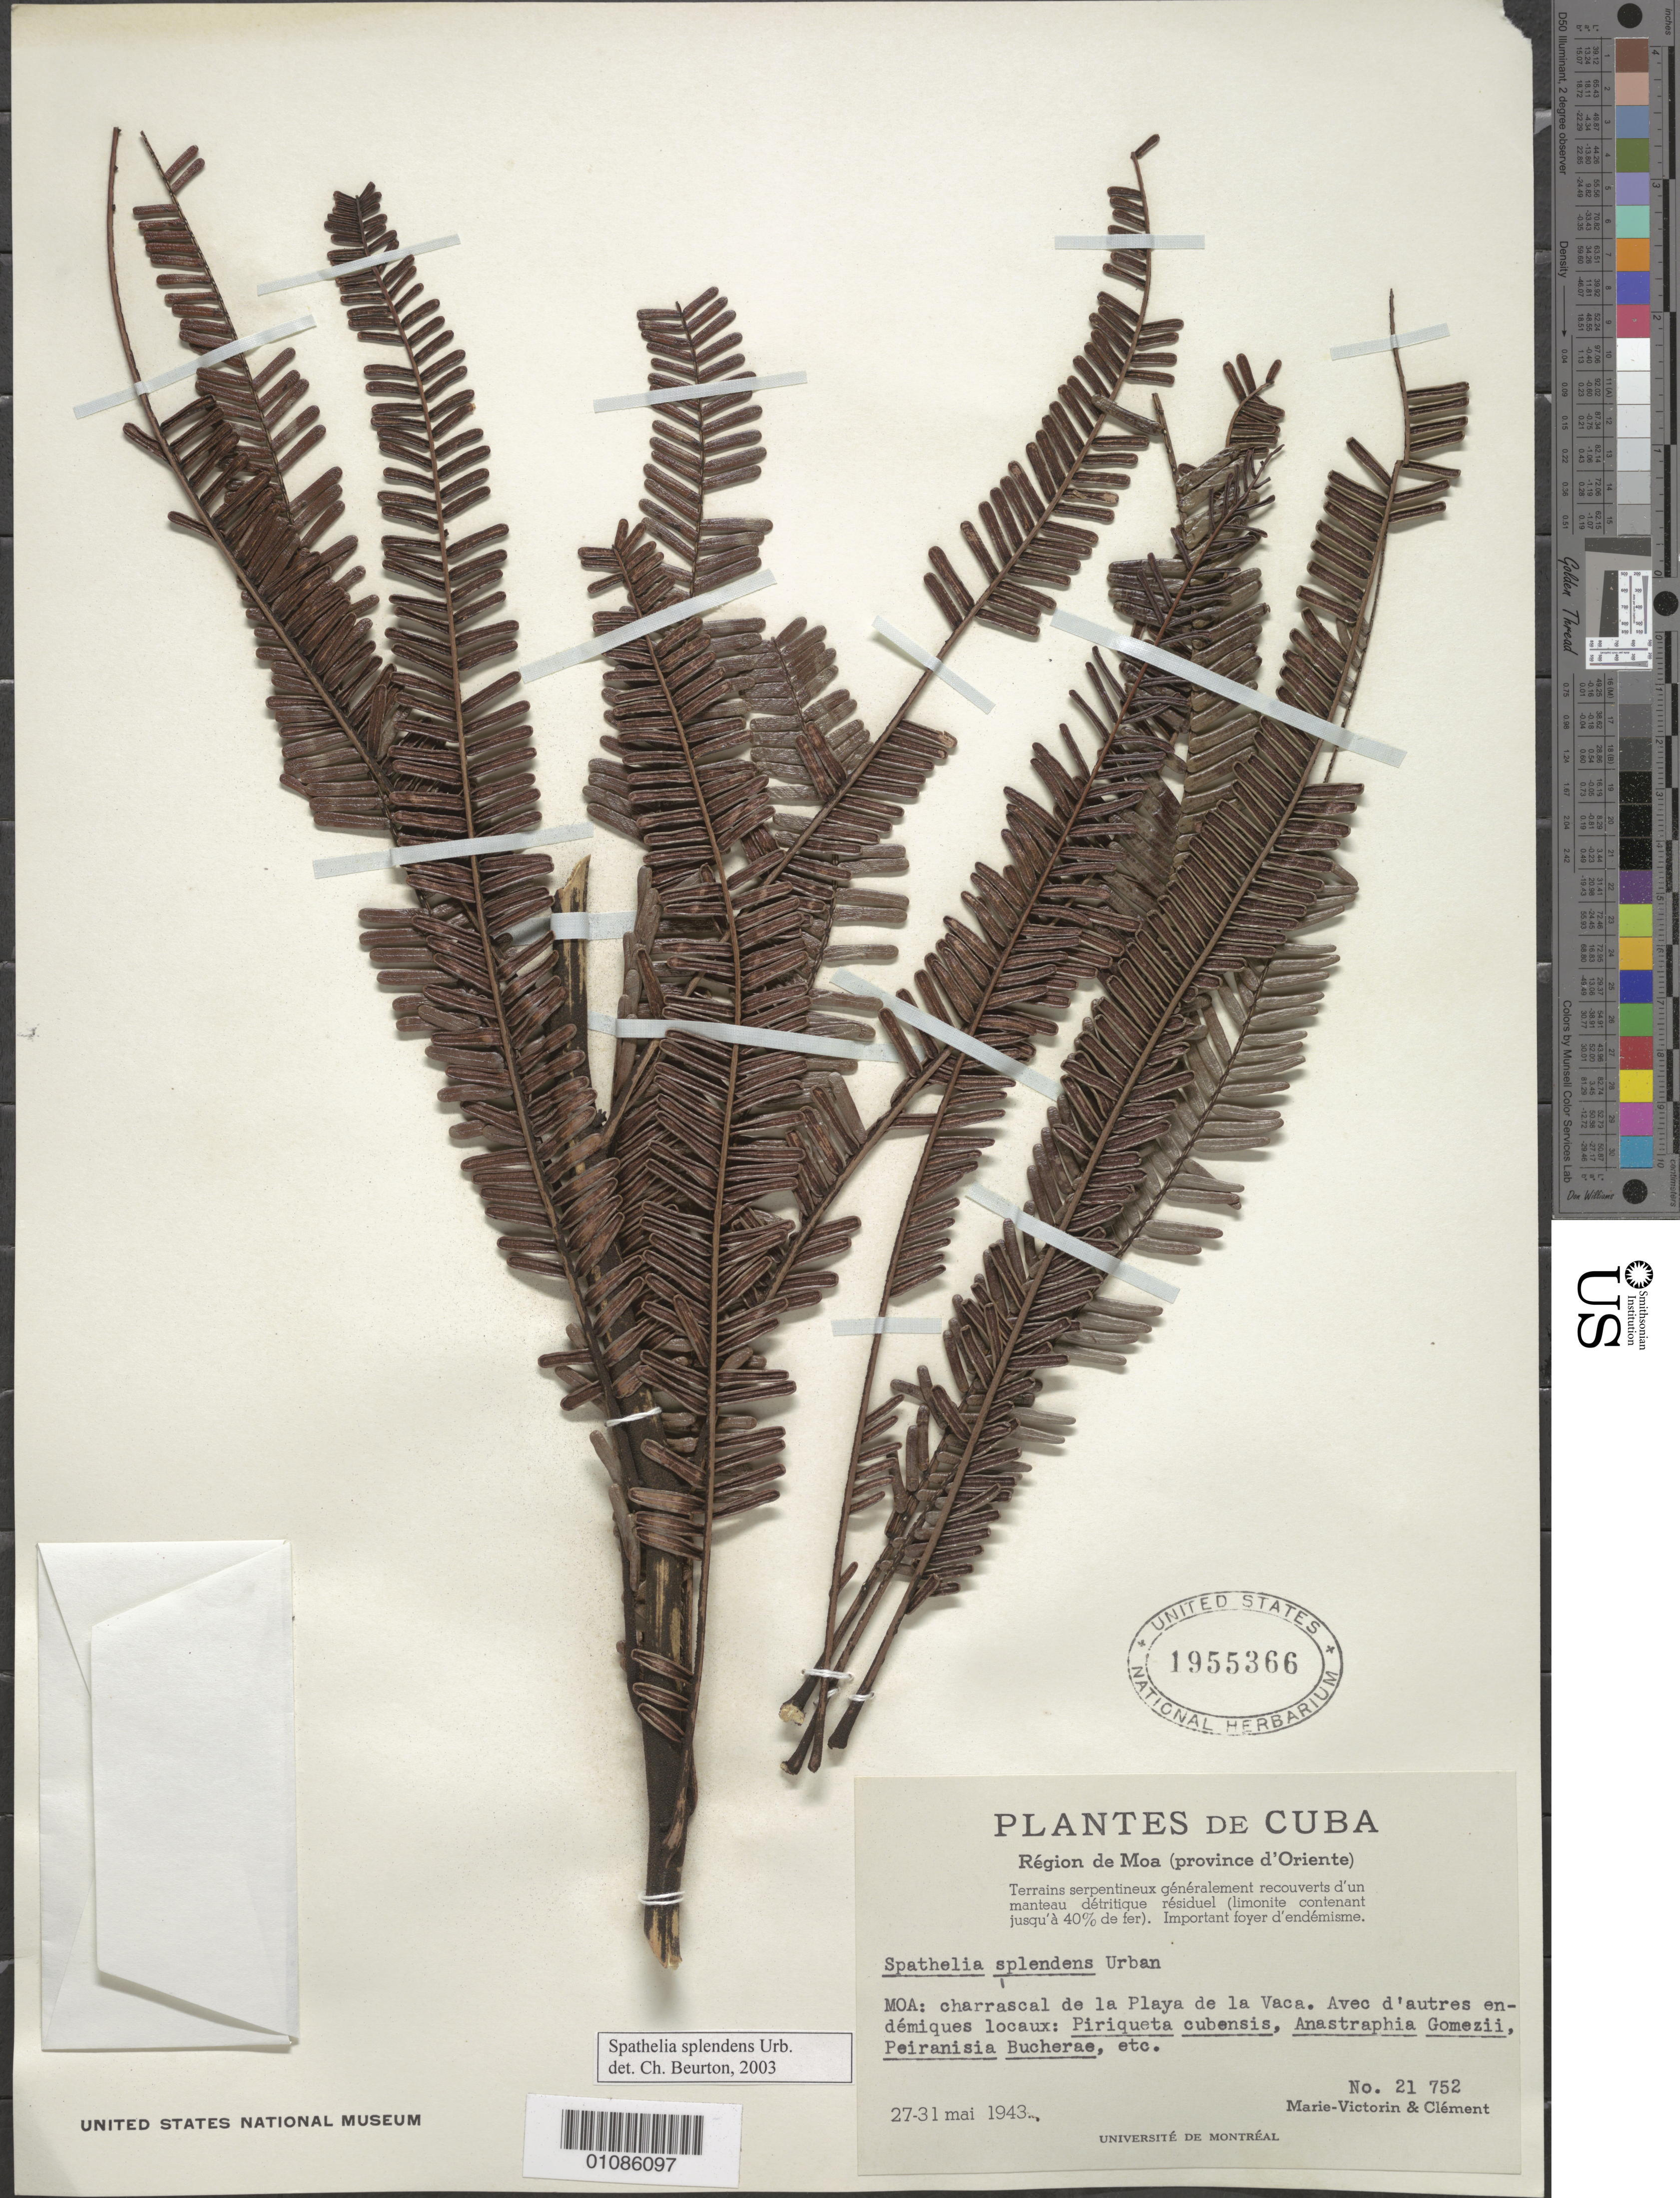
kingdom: Plantae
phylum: Tracheophyta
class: Magnoliopsida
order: Sapindales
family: Rutaceae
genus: Spathelia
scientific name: Spathelia splendens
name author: Urb.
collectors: -- Clemente & F. Victorin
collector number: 21752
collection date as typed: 27 May 1943 to 31 May 1943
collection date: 1943-05-27/1943-05-31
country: Cuba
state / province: Holguín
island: Cuba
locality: Moa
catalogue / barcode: US 1955366